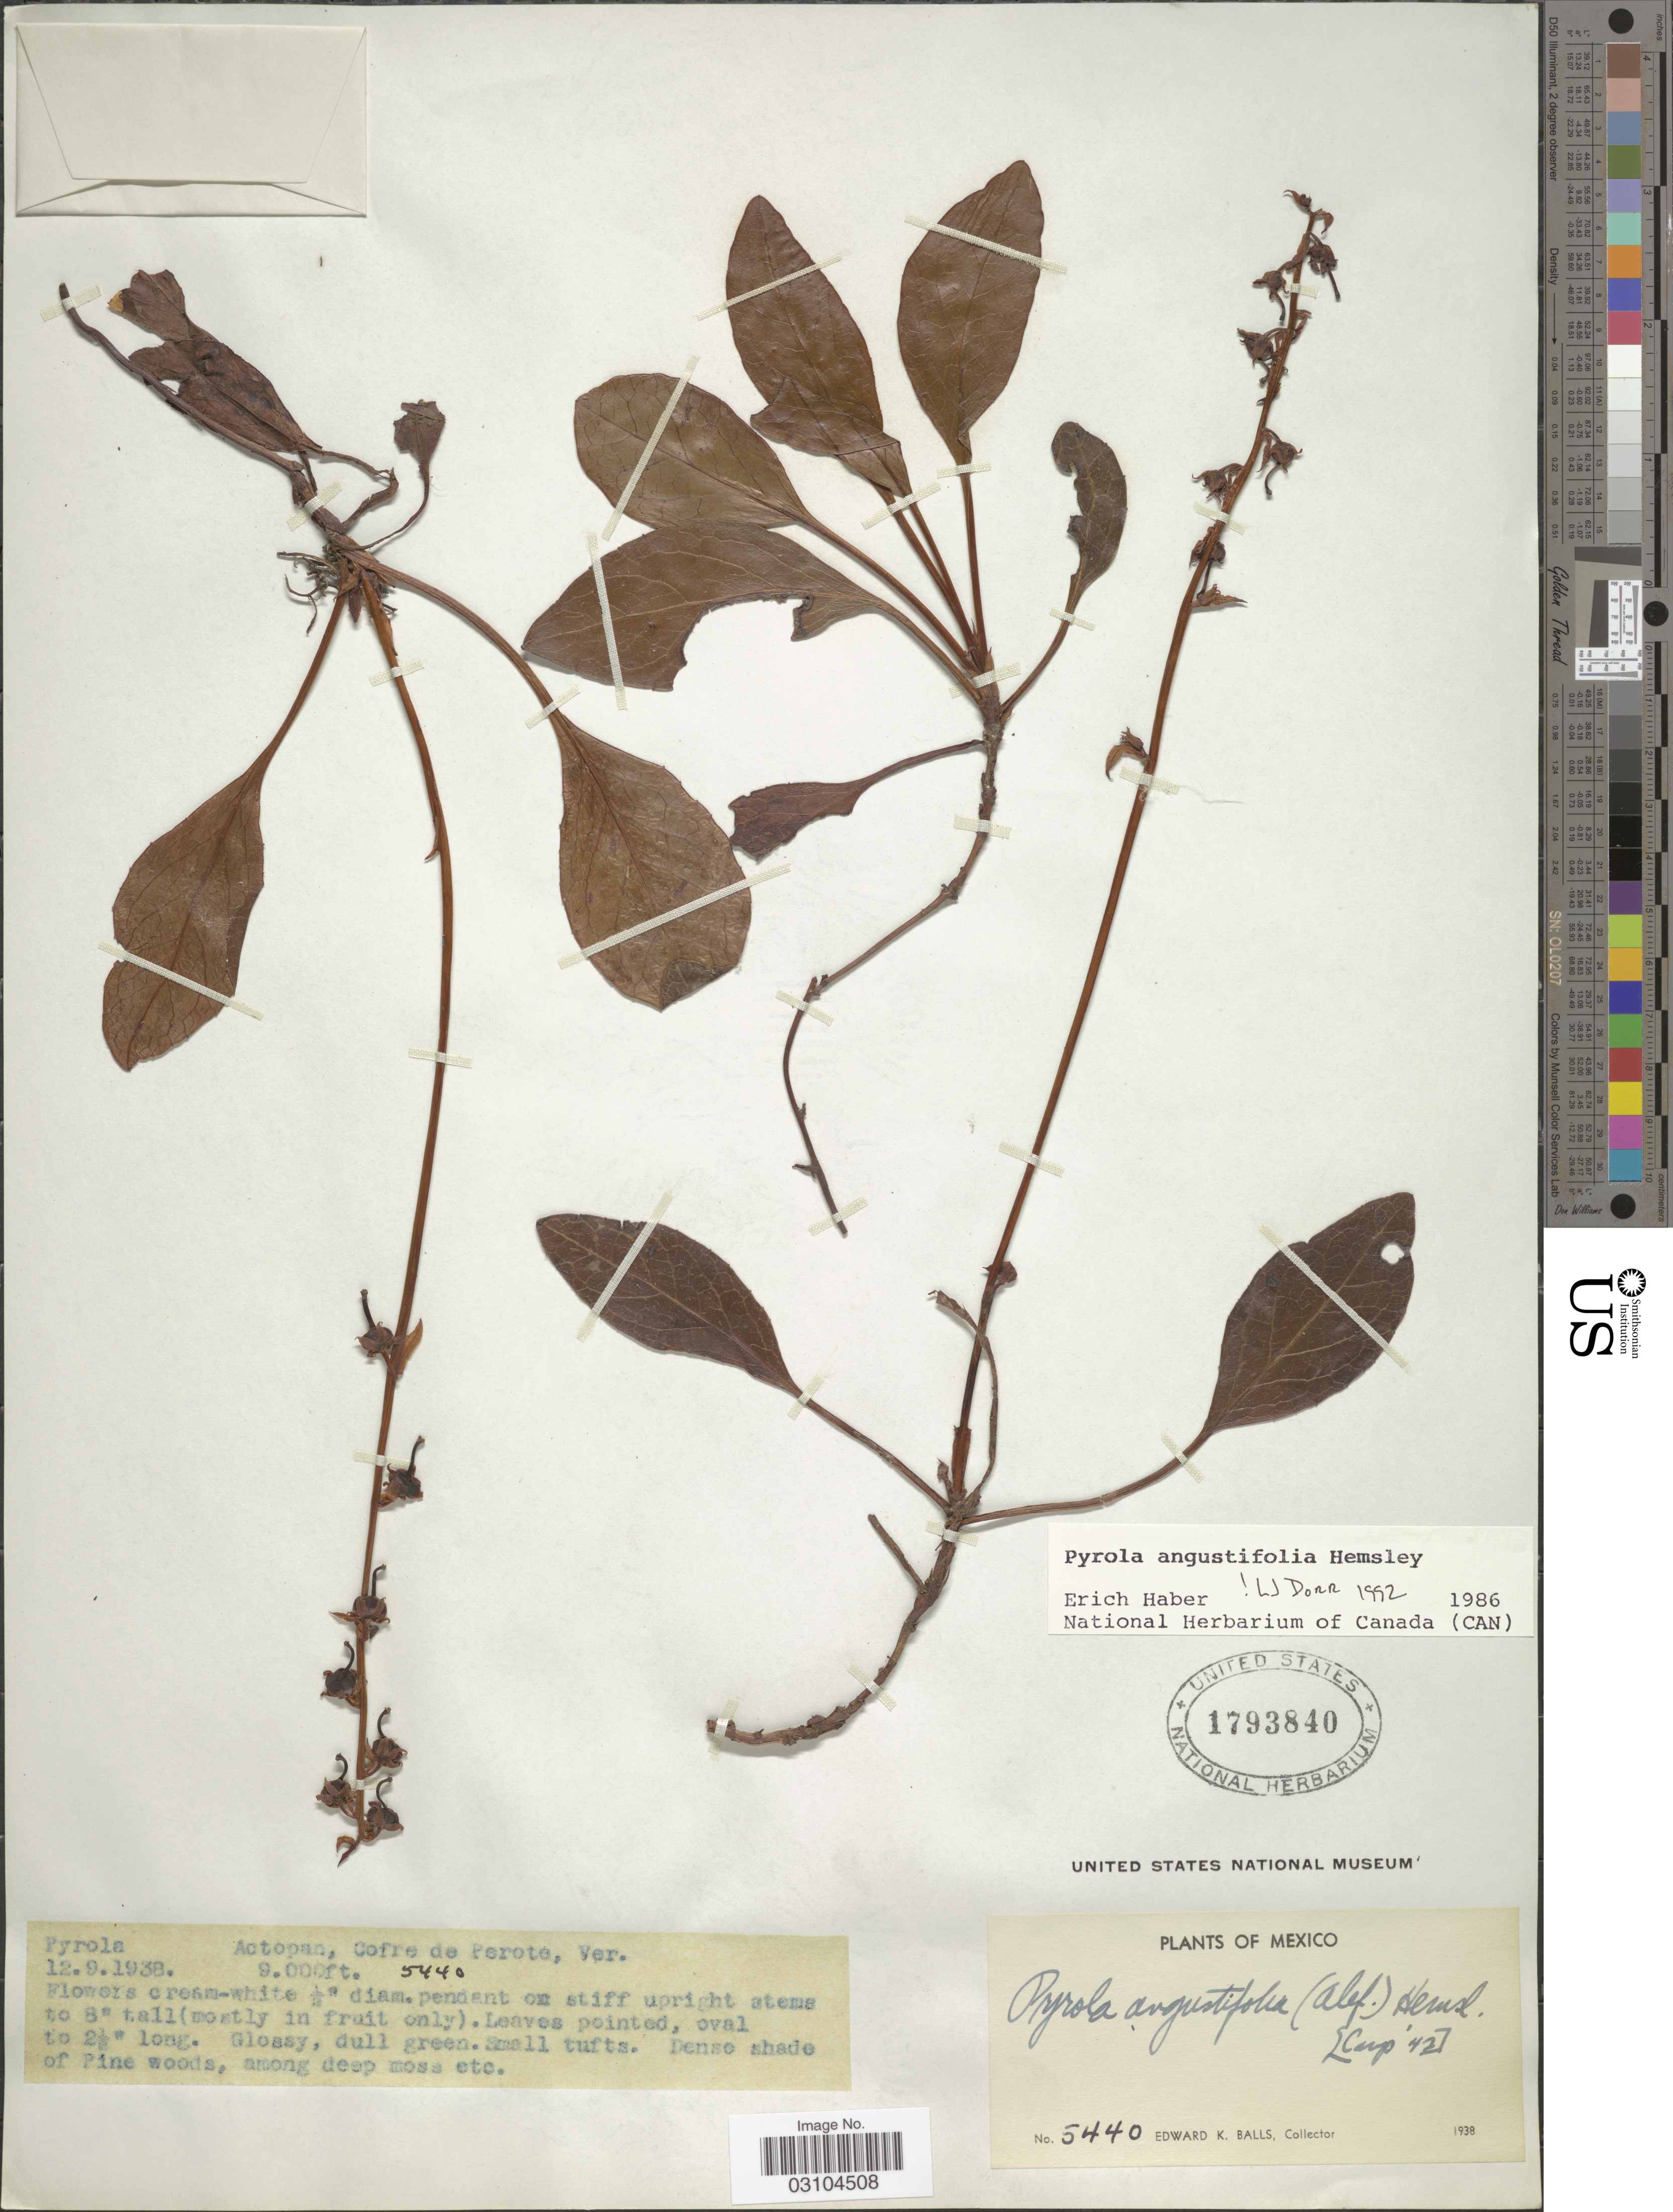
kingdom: Plantae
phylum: Tracheophyta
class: Magnoliopsida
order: Ericales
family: Ericaceae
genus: Pyrola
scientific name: Pyrola angustifolia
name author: (Alef.) Hemsl.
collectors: E. K. Balls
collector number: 5440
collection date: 1938-09-12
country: Mexico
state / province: Veracruz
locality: Actopac, Cofre de Perote, Ver.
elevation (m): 2743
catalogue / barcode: US 1793840